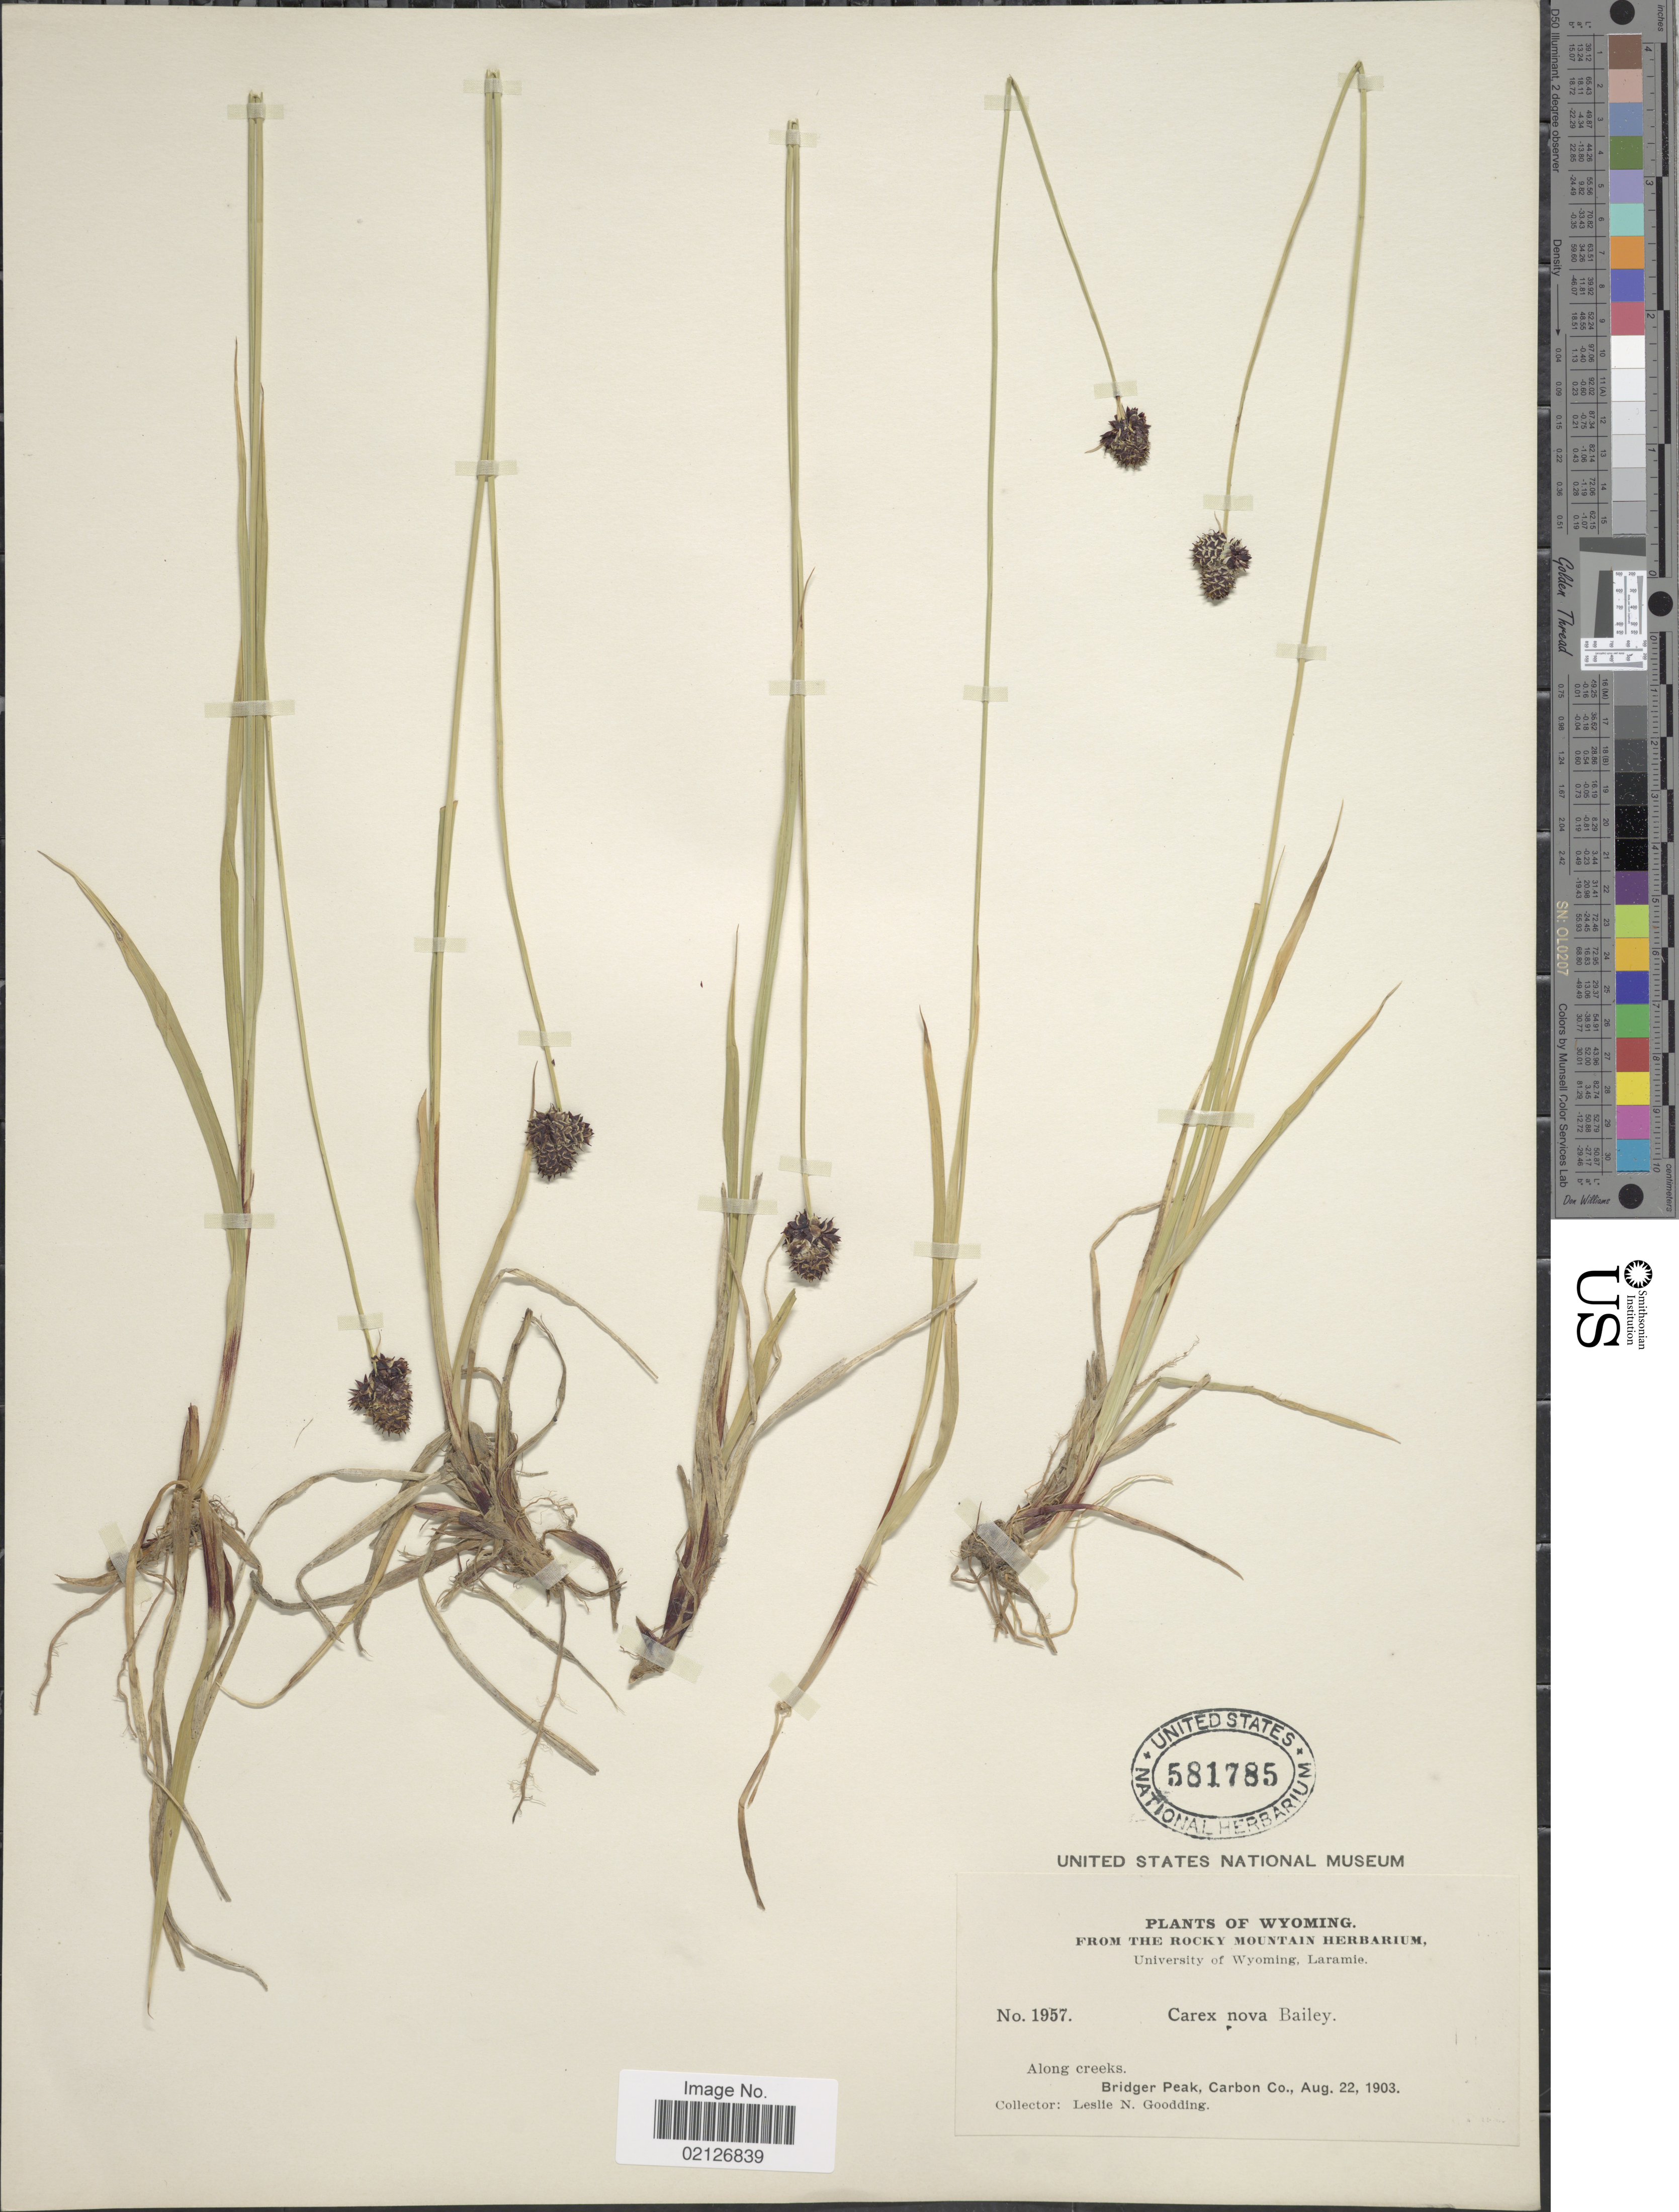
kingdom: Plantae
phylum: Tracheophyta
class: Liliopsida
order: Poales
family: Cyperaceae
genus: Carex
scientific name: Carex nova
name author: L.H. Bailey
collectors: L. N. Goodding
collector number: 1957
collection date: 1903-08-22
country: United States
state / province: Wyoming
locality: Along creeks, Bridger Peak, Carbon Co.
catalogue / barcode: US 581785